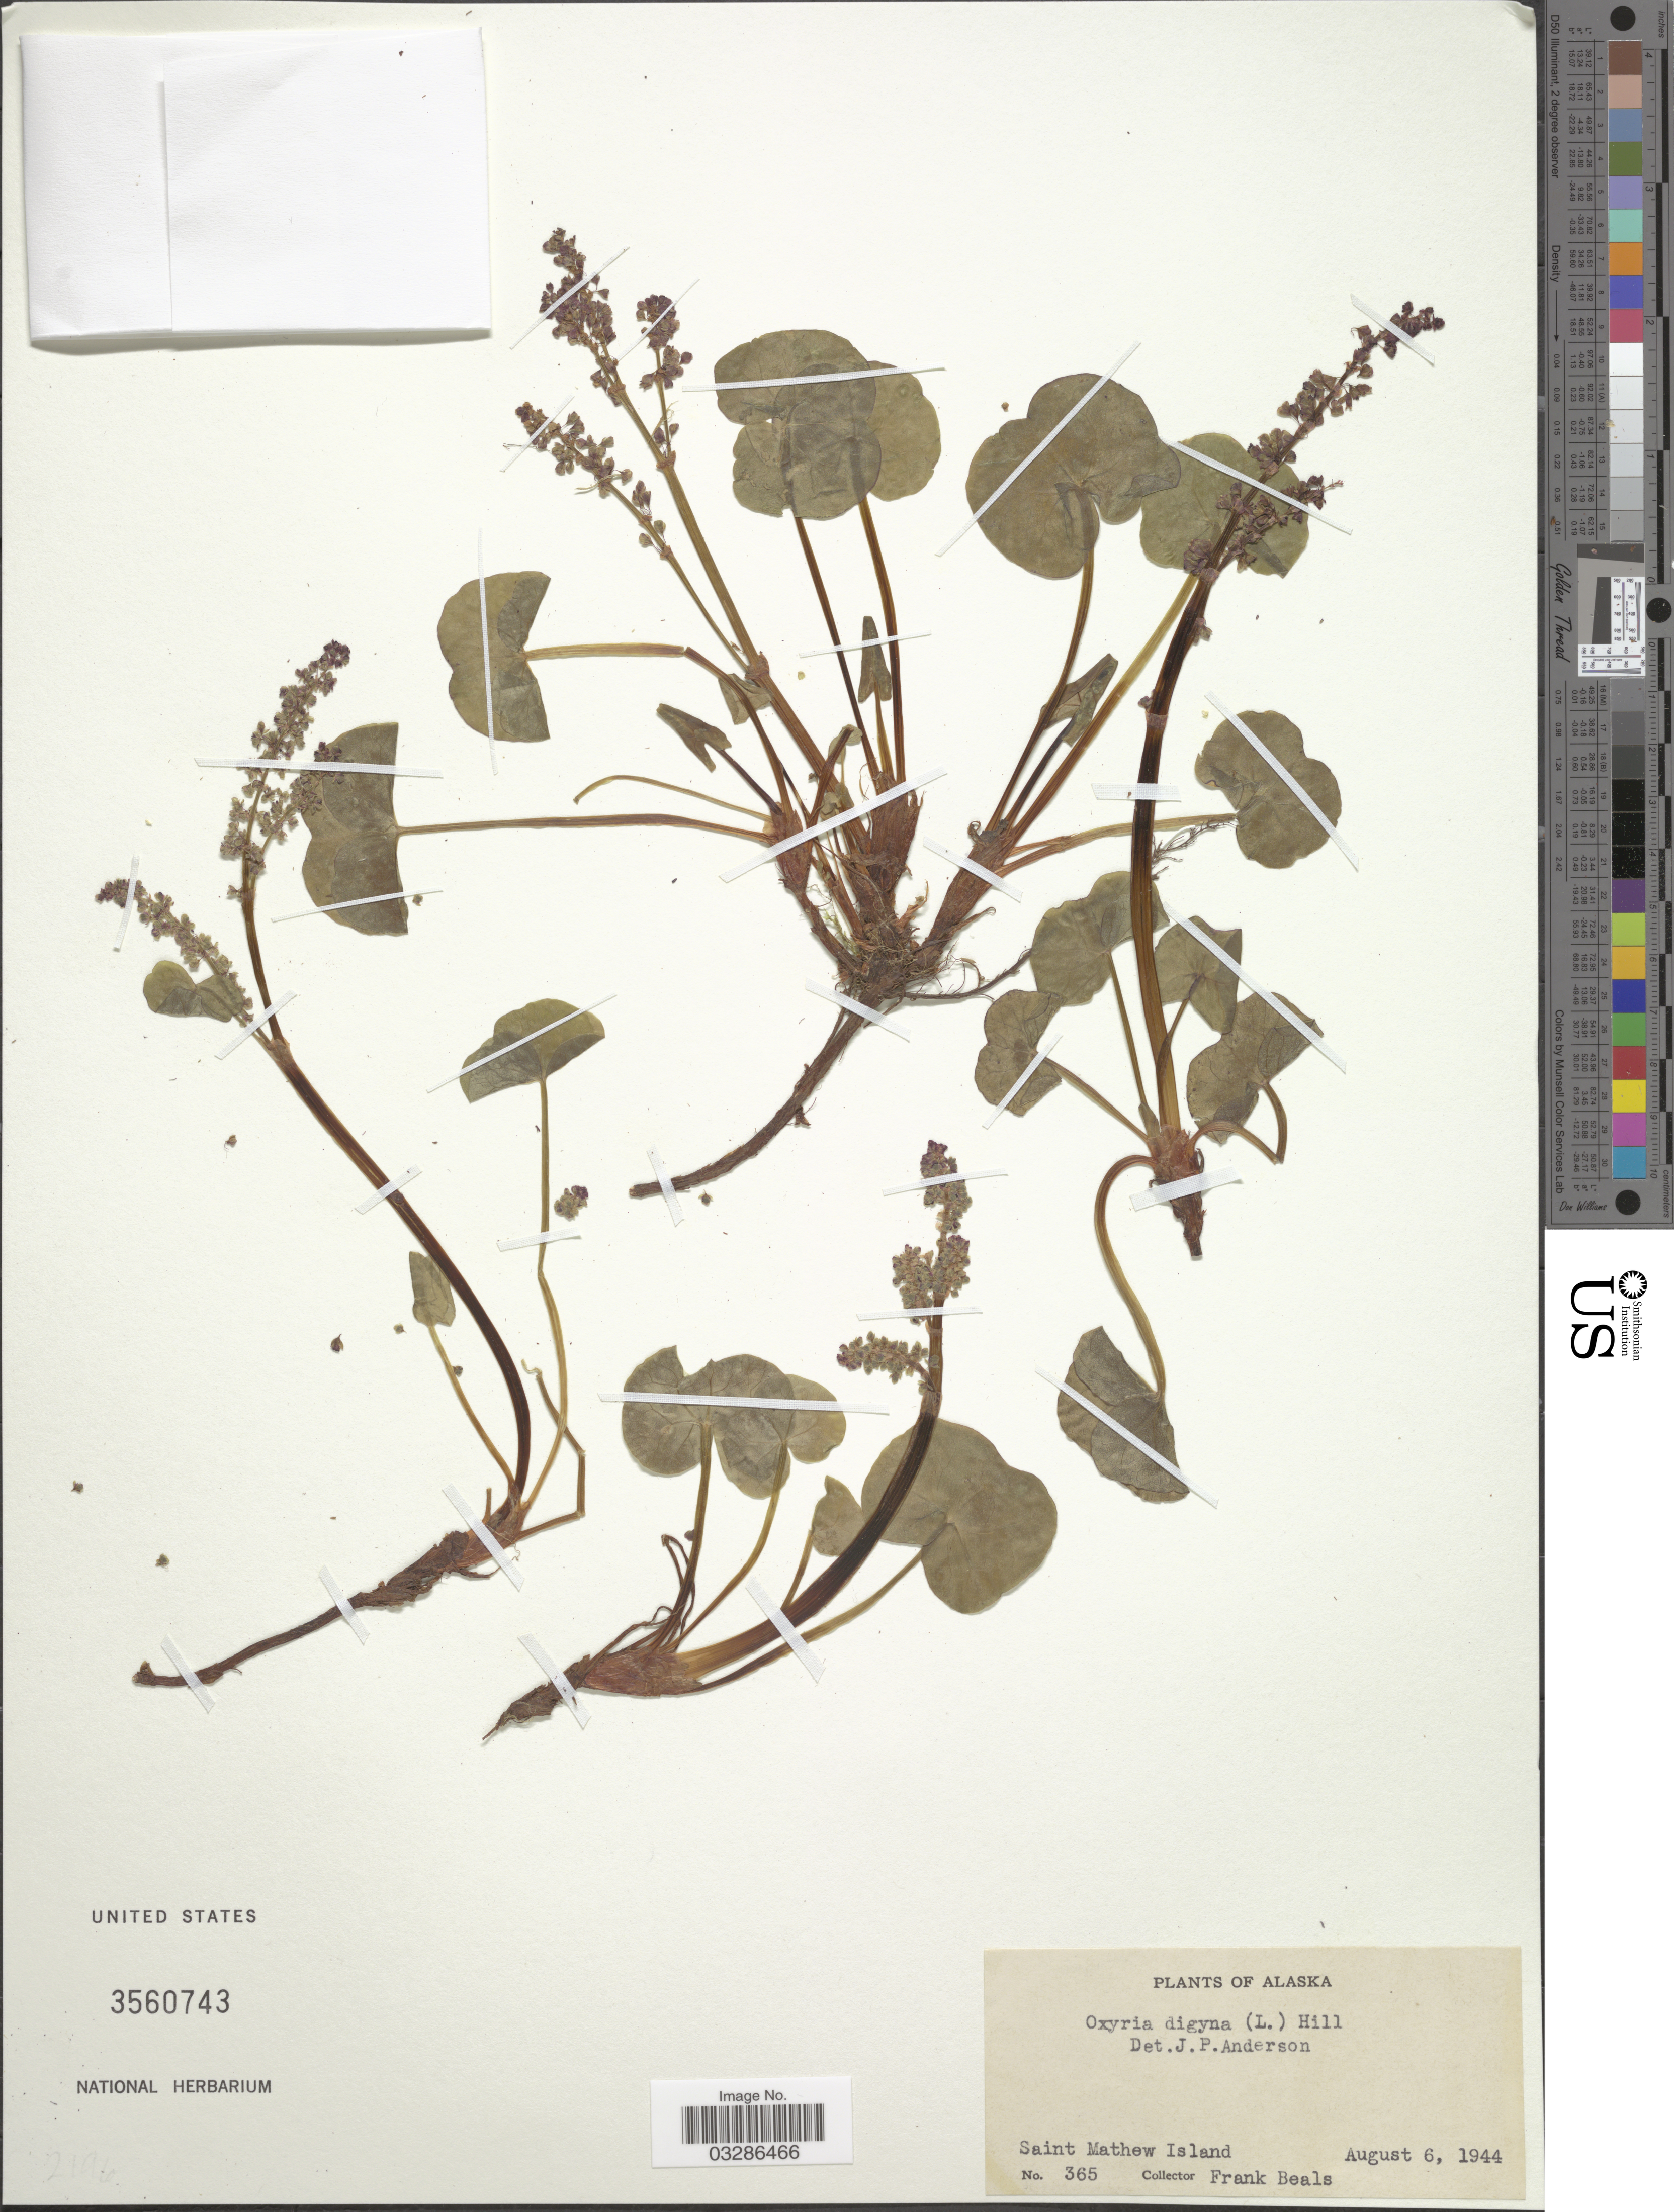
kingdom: Plantae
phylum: Tracheophyta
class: Magnoliopsida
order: Caryophyllales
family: Polygonaceae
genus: Oxyria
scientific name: Oxyria digyna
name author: (L.) Hill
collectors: F. Beals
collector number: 365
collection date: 1944-08-06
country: United States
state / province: Alaska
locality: Saint Mathew Island.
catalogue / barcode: US 3560743